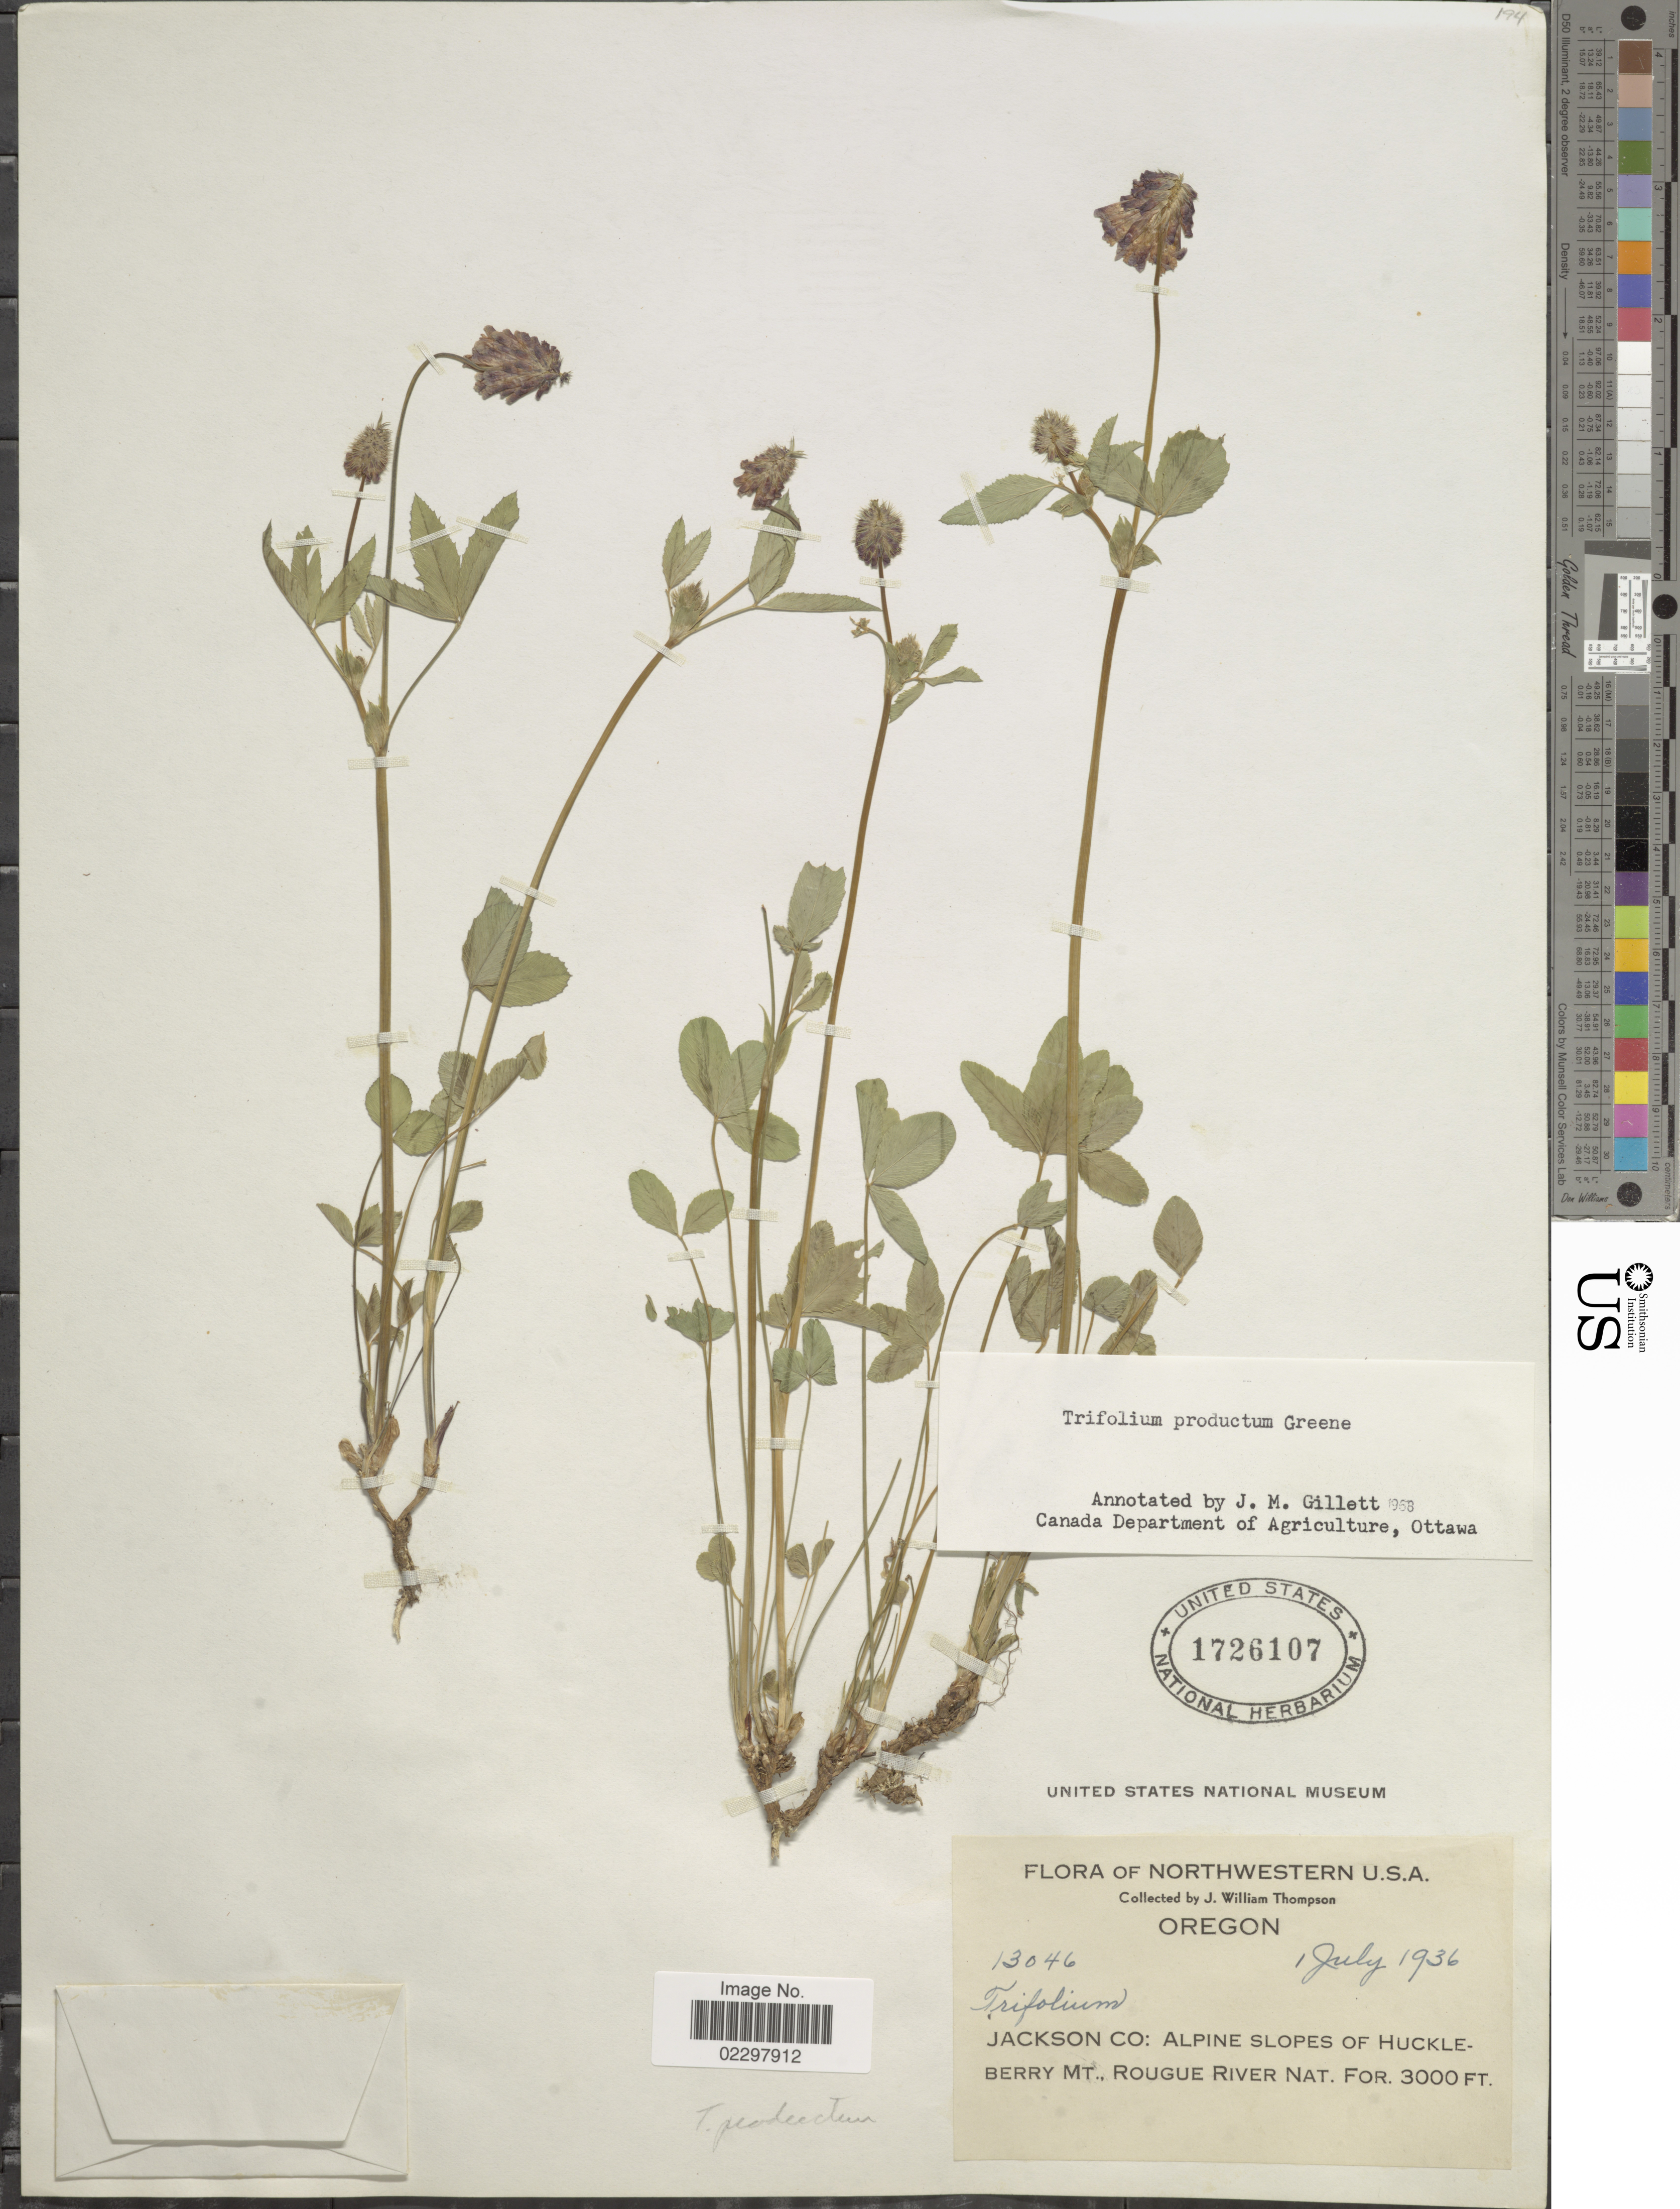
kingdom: Plantae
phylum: Tracheophyta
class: Magnoliopsida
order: Fabales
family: Fabaceae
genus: Trifolium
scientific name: Trifolium productum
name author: Greene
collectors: J. W. Thompson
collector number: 13046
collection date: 1936-07-01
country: United States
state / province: Oregon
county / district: Jackson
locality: Northwestern U.S.A., Jackson Co: Alpine slopes of Huckle-Berry Mt., Rogue River.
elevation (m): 914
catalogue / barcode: US 1726107